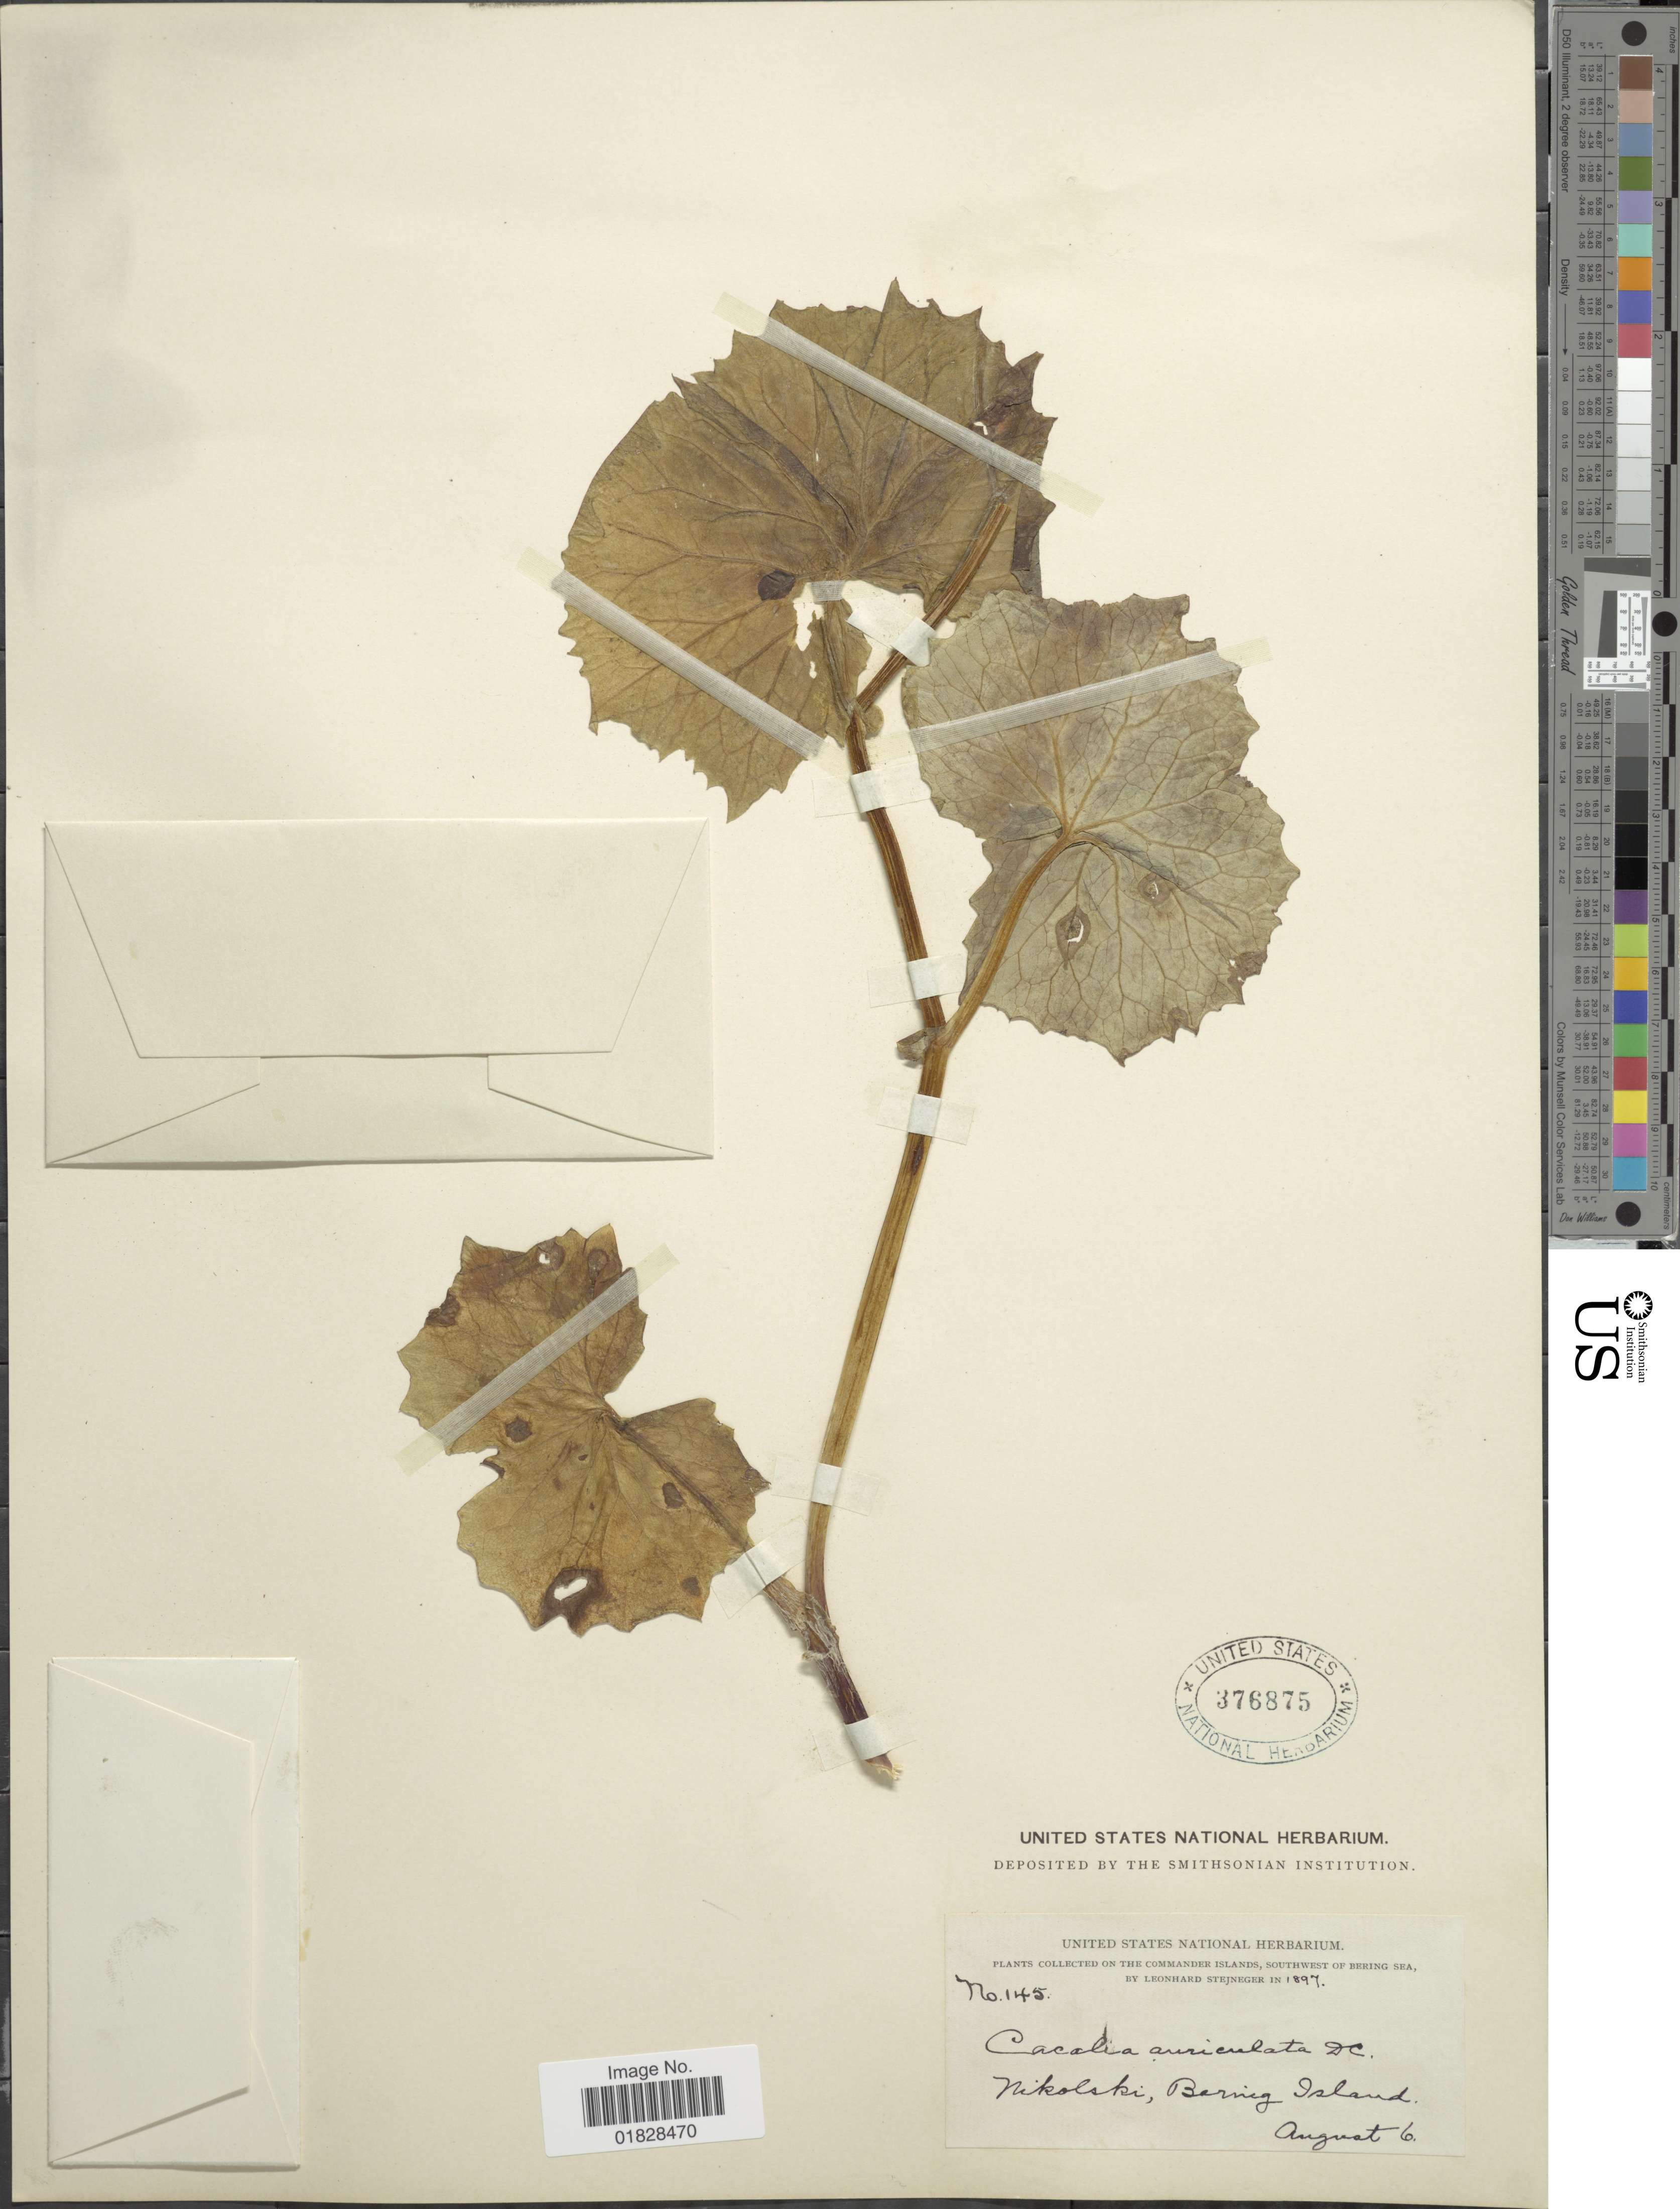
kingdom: Plantae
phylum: Tracheophyta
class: Magnoliopsida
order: Asterales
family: Asteraceae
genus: Parasenecio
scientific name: Parasenecio auriculatus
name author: (DC.) H. Koyama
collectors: L. Stejneger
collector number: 145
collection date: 1897-08-06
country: Russian Federation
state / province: Kamchatka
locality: Nikolski, Bering Island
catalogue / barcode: US 376875